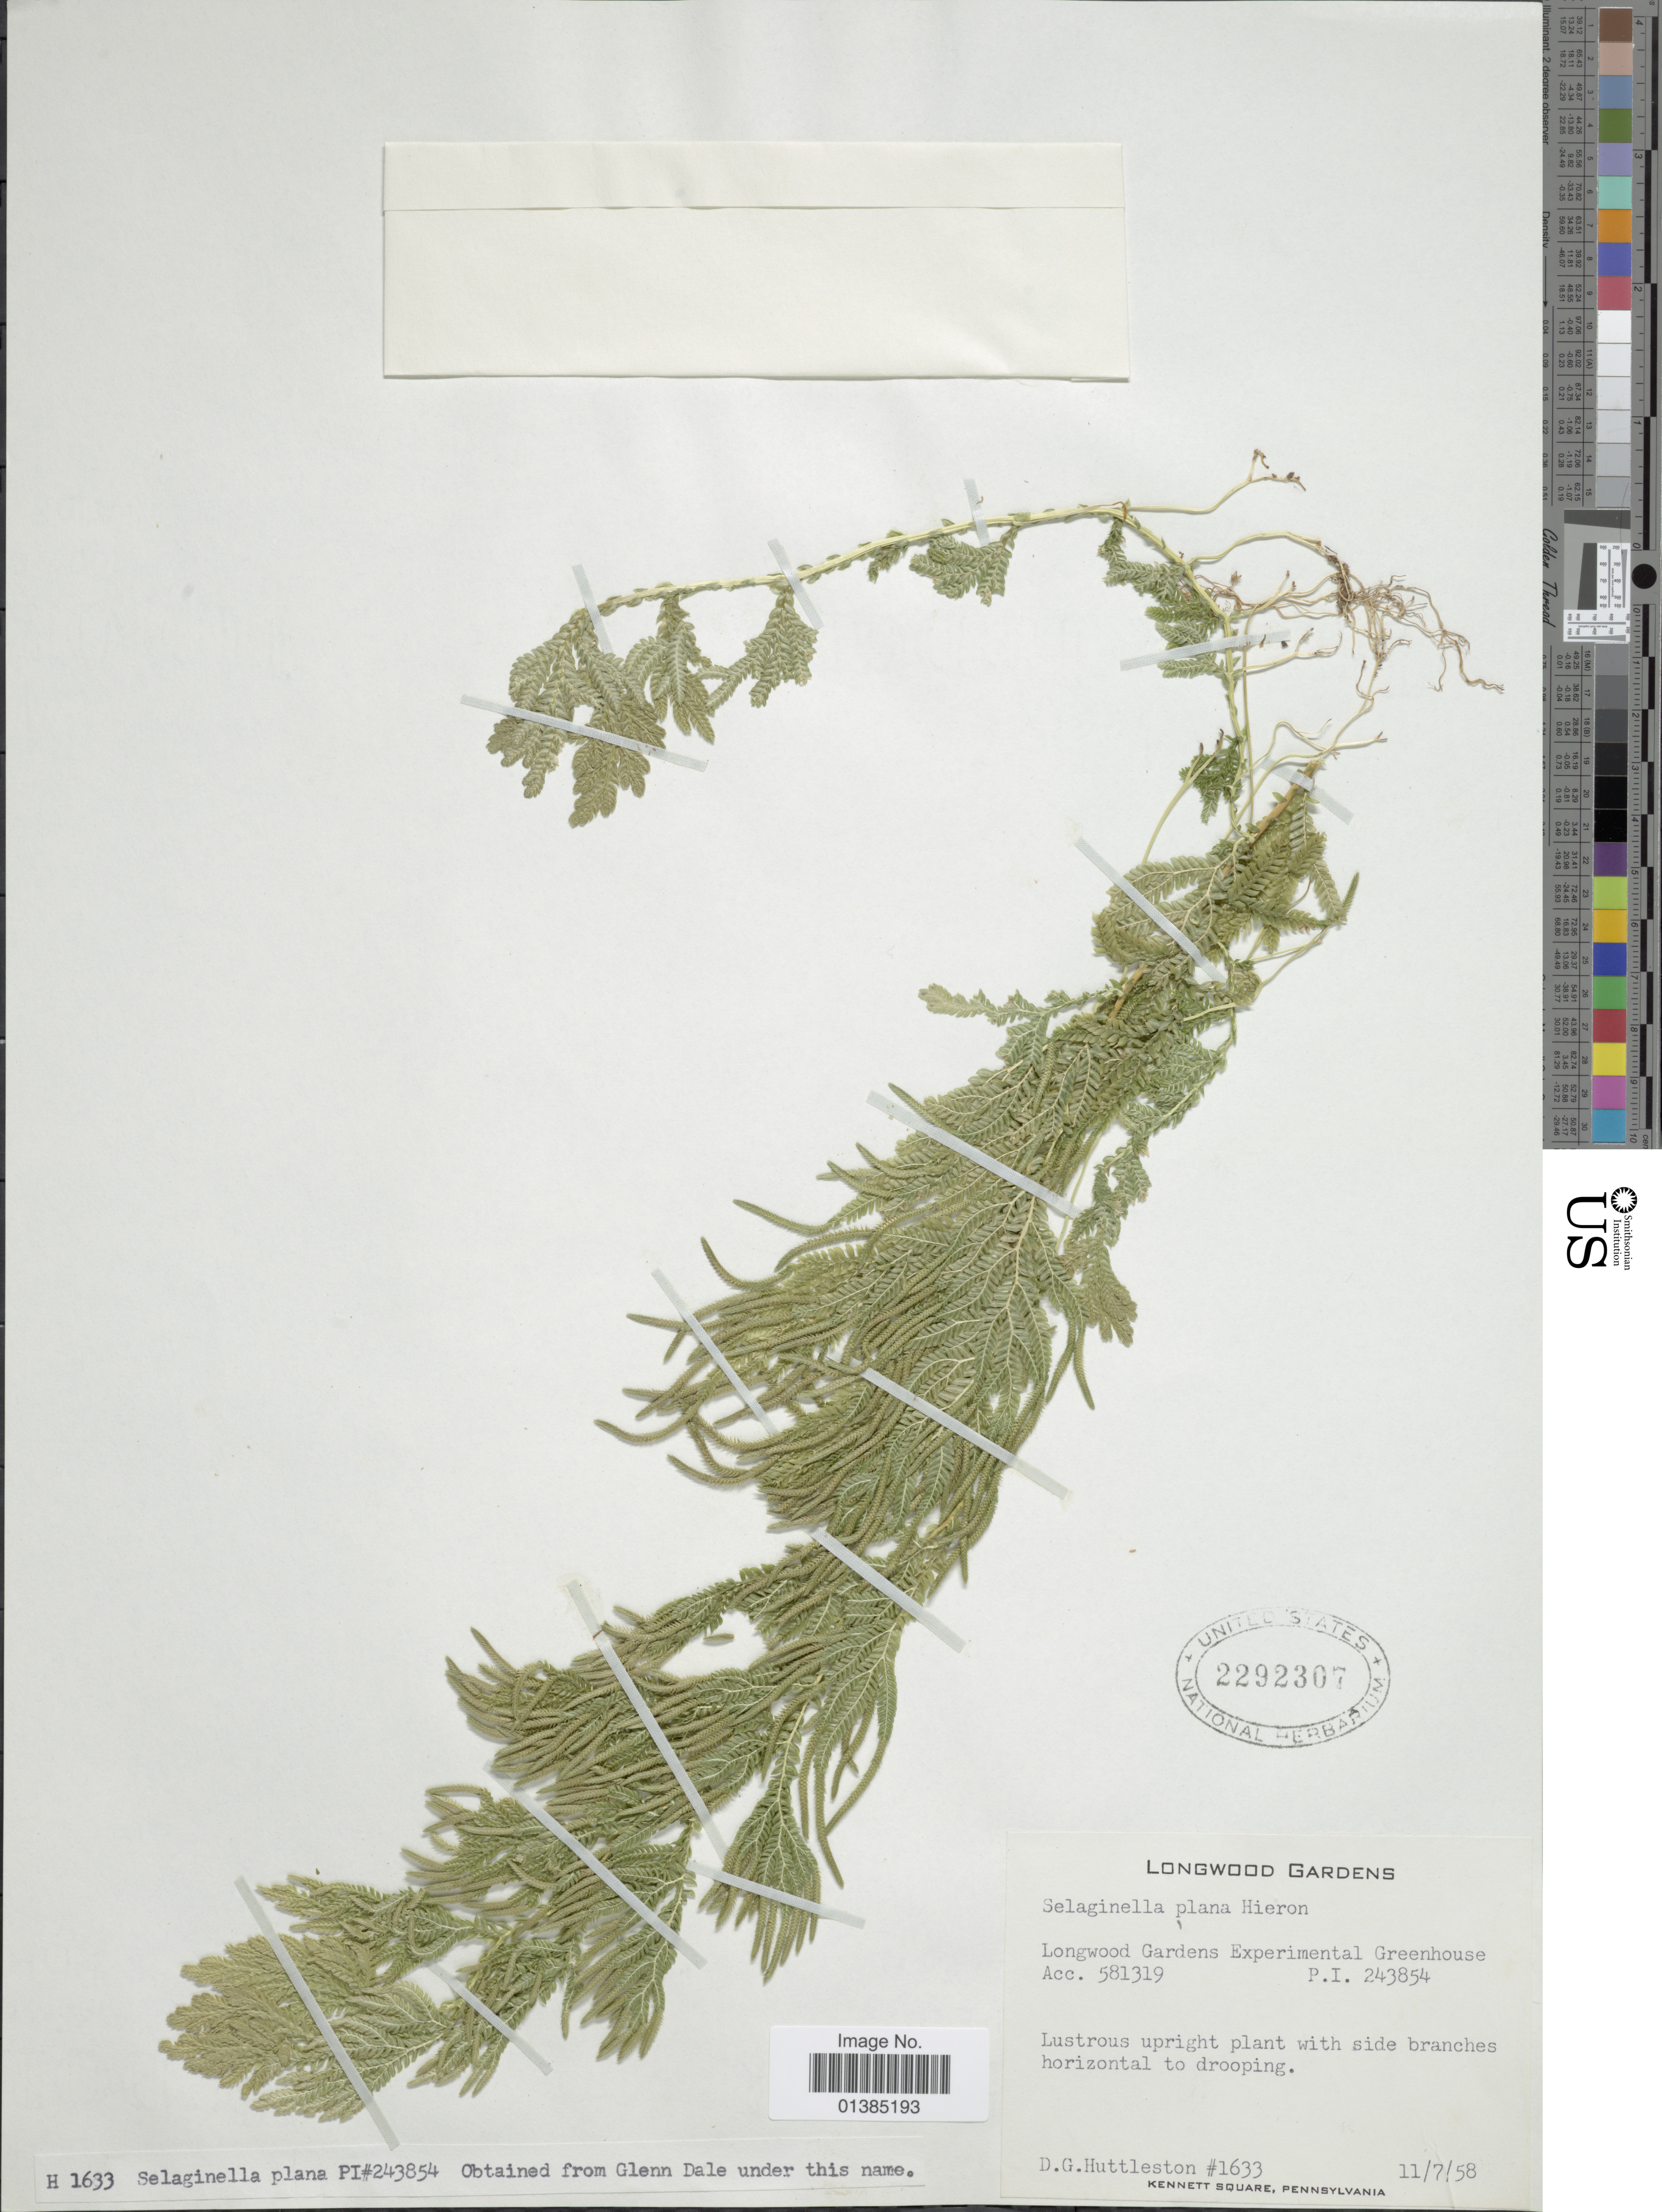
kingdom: Plantae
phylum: Tracheophyta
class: Lycopodiopsida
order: Selaginellales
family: Selaginellaceae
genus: Selaginella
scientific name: Selaginella plana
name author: (Desv. ex Poir.) Hieron.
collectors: D. G. Huttleston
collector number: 1633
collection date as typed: Transcribed d/m/y: 11/7/58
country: United States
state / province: Pennsylvania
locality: Longwood Gardens Experimental Greenhouse Acc. 581319 P.I. 243854. Kennett Square.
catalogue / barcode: US 2292307